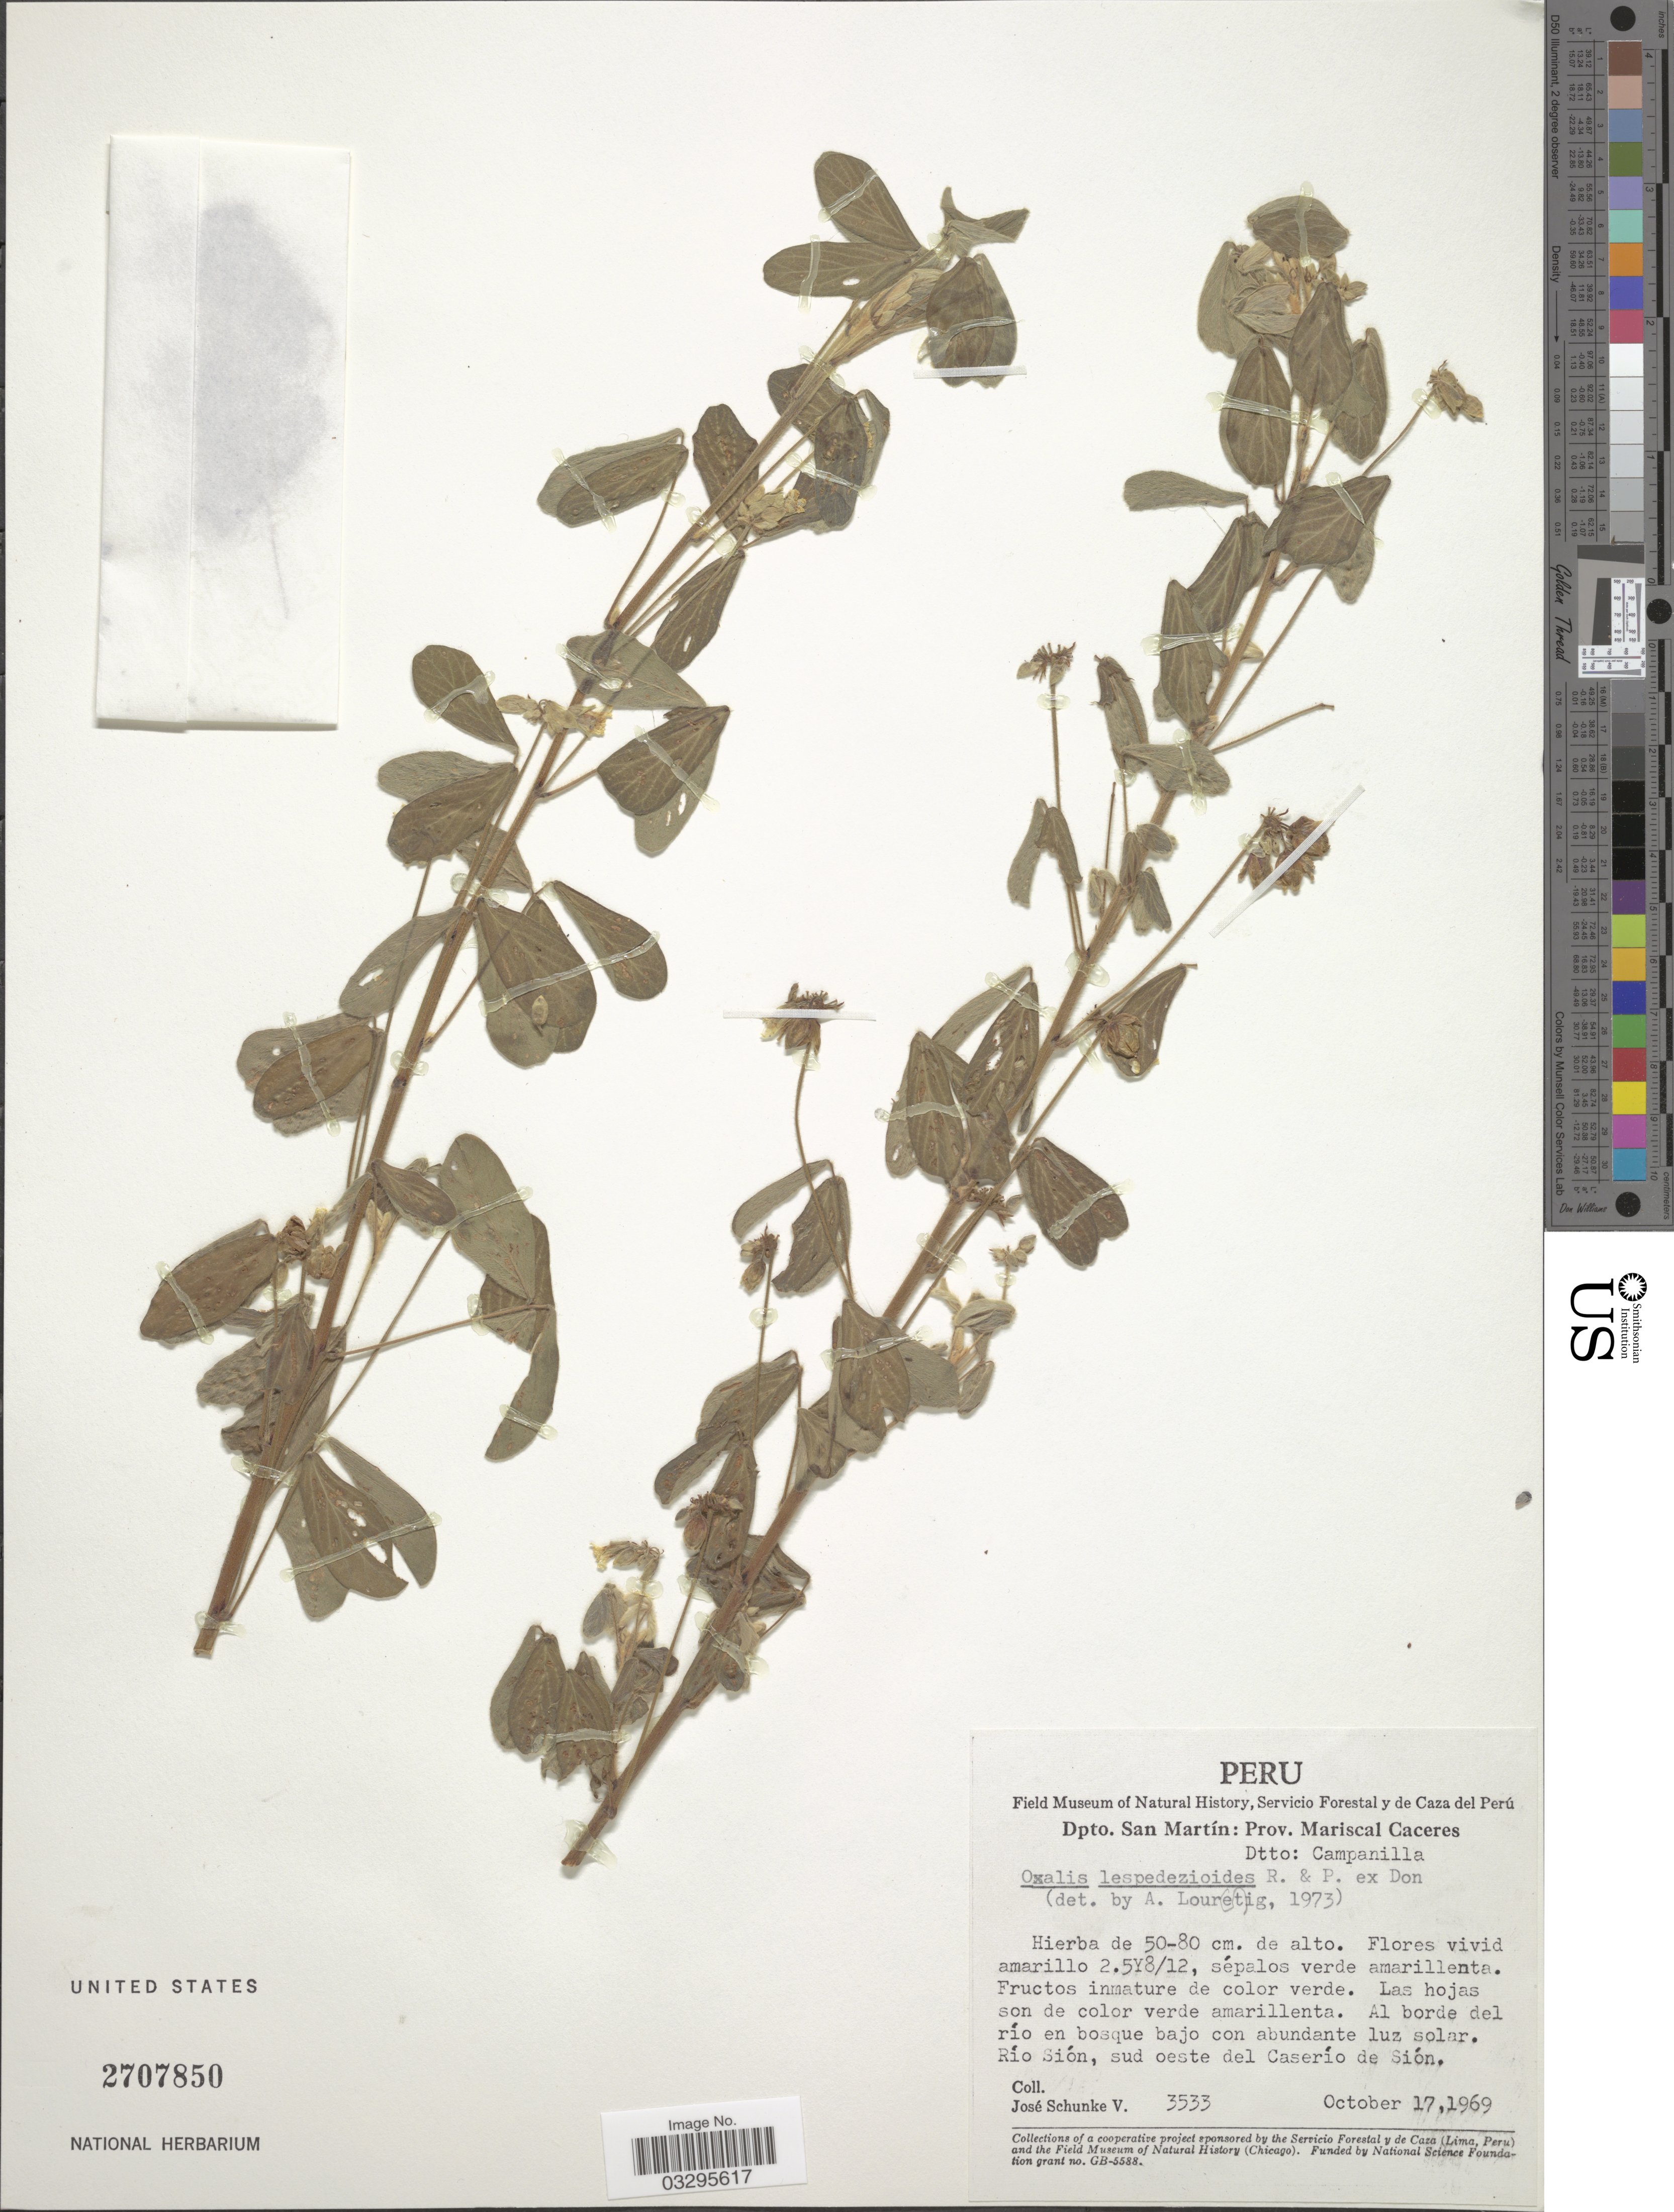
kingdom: Plantae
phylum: Tracheophyta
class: Magnoliopsida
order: Oxalidales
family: Oxalidaceae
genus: Oxalis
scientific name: Oxalis lespedezioides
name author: G. Don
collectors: J. Schunke Vigo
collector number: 3533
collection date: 1969-10-17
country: Peru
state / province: San Martín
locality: Dpto. San Martín: Prov. Mariscal Caceres, Dtto: Campanilla, Río Sión, sud oeste del Caserío de Sión.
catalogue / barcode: US 2707850